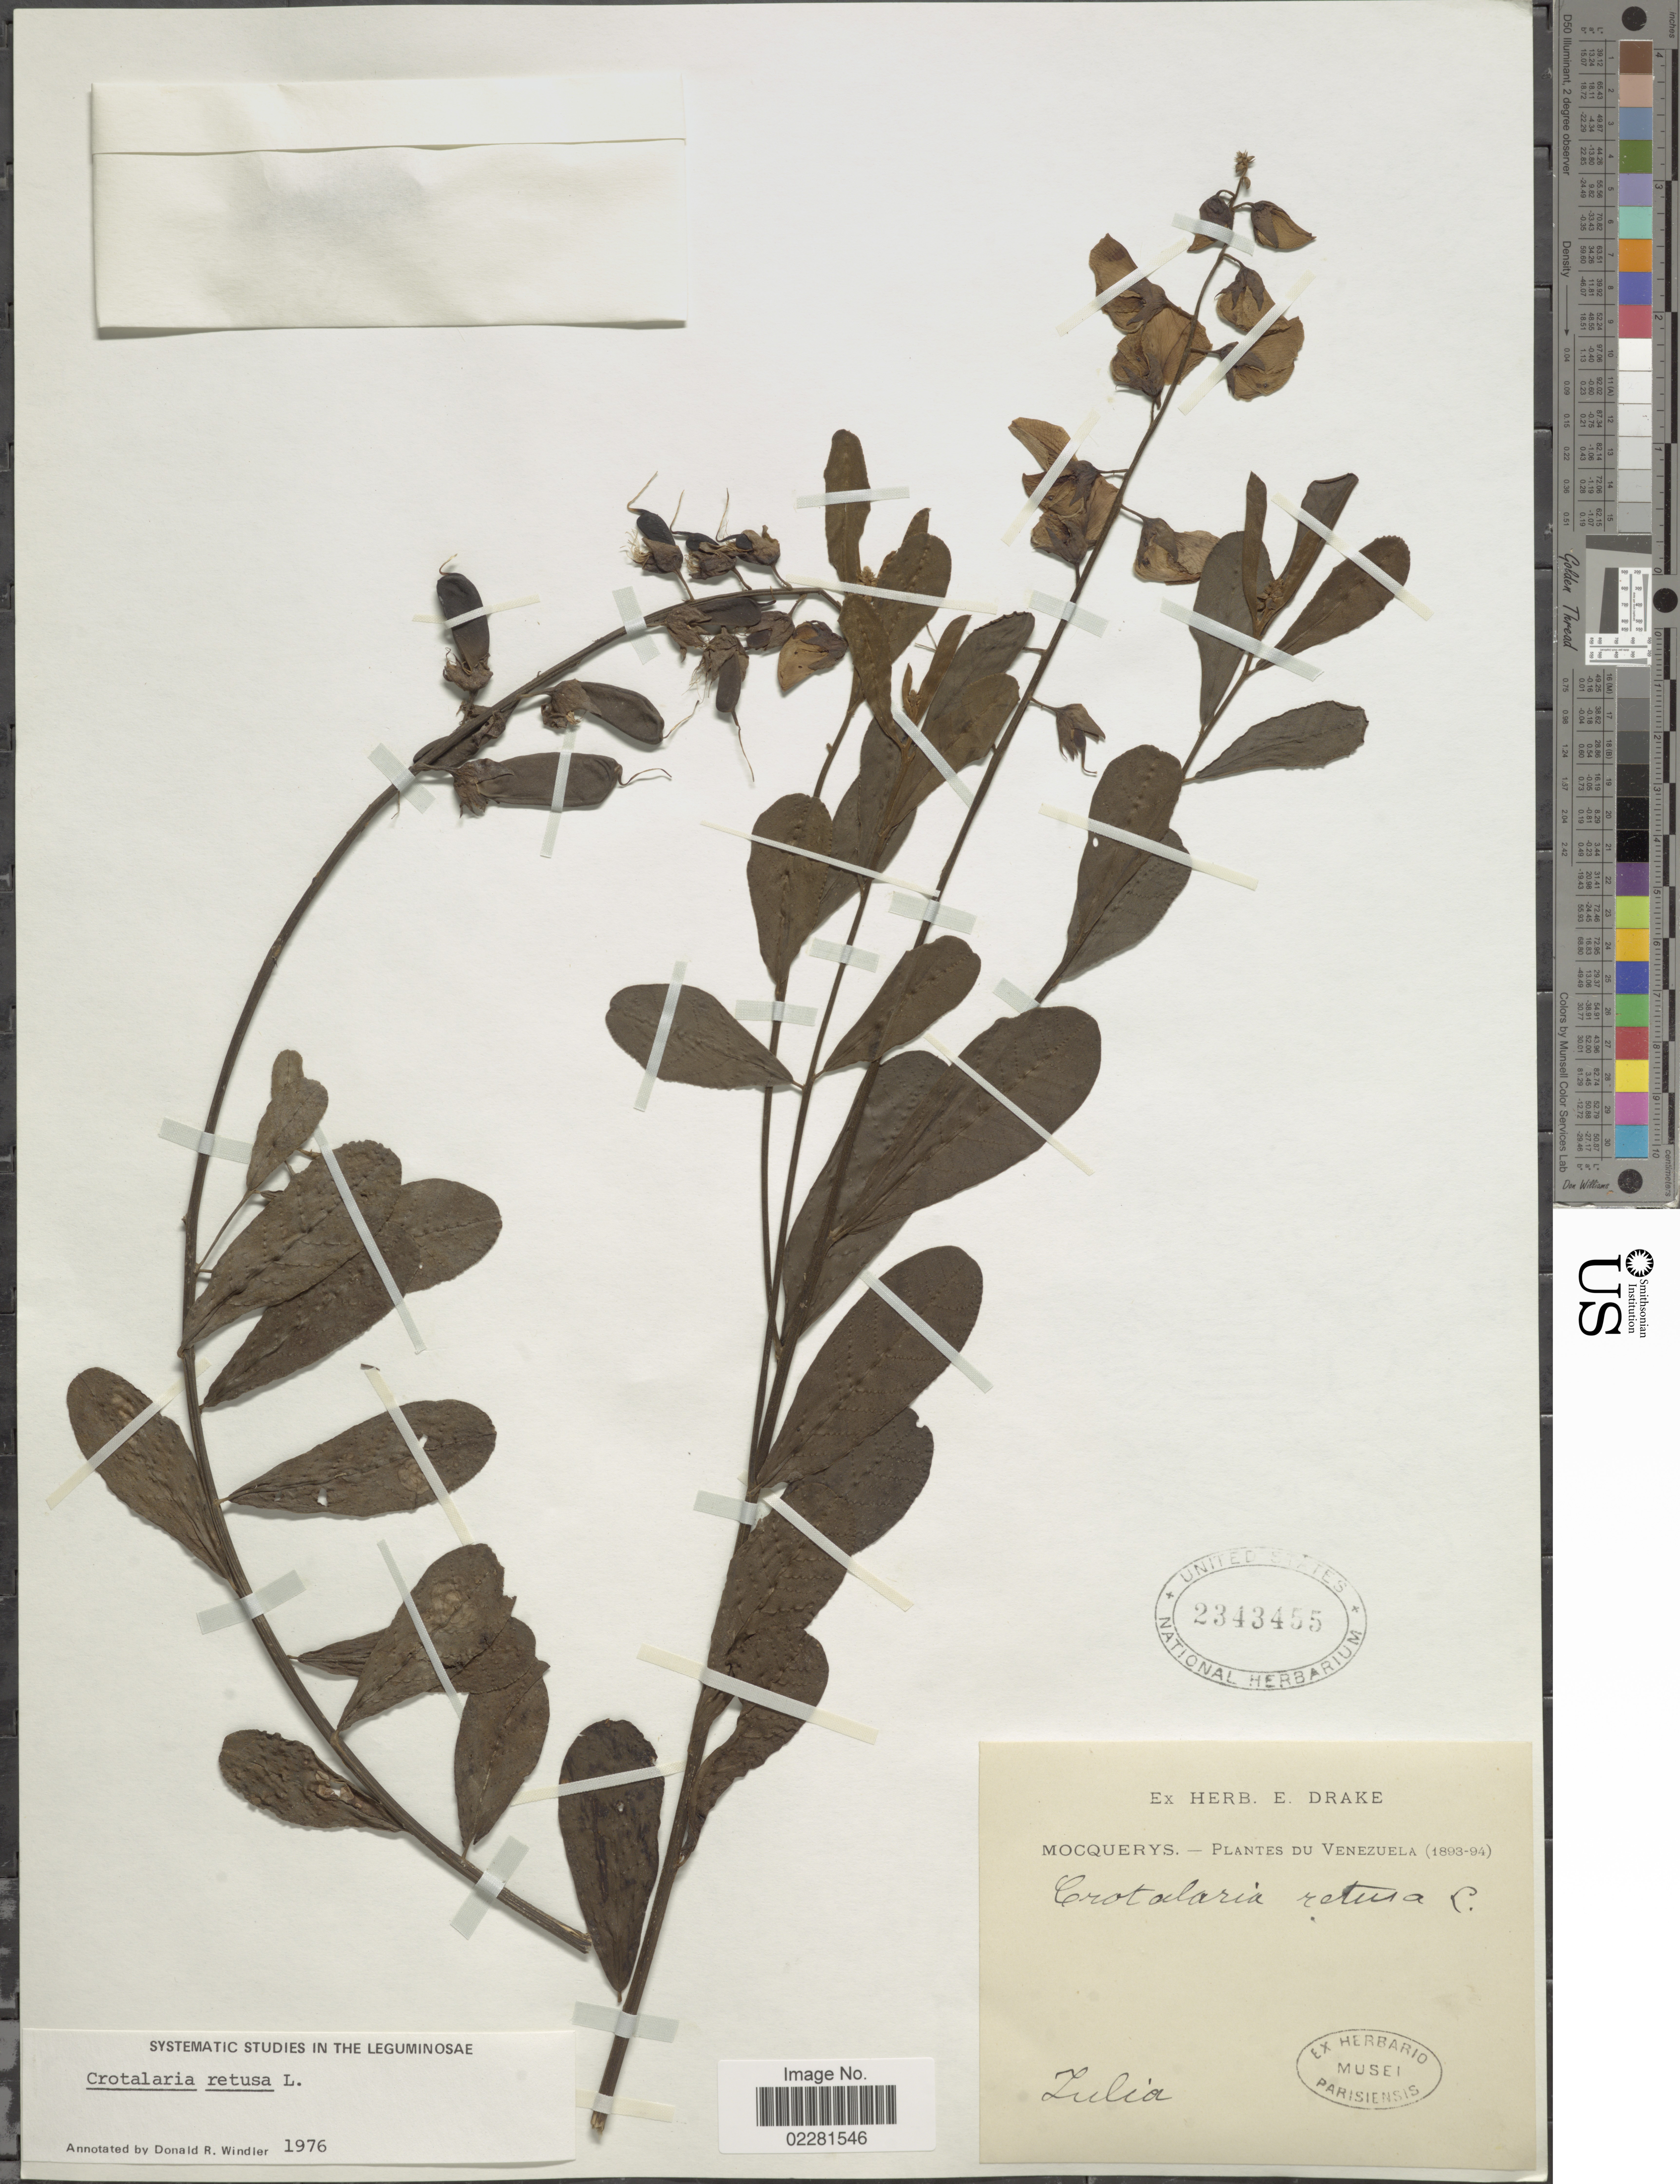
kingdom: Plantae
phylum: Tracheophyta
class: Magnoliopsida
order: Fabales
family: Fabaceae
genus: Crotalaria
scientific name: Crotalaria retusa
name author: L.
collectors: A. Mocquerys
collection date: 1893/1894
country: Venezuela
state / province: Zulia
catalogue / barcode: US 2343455